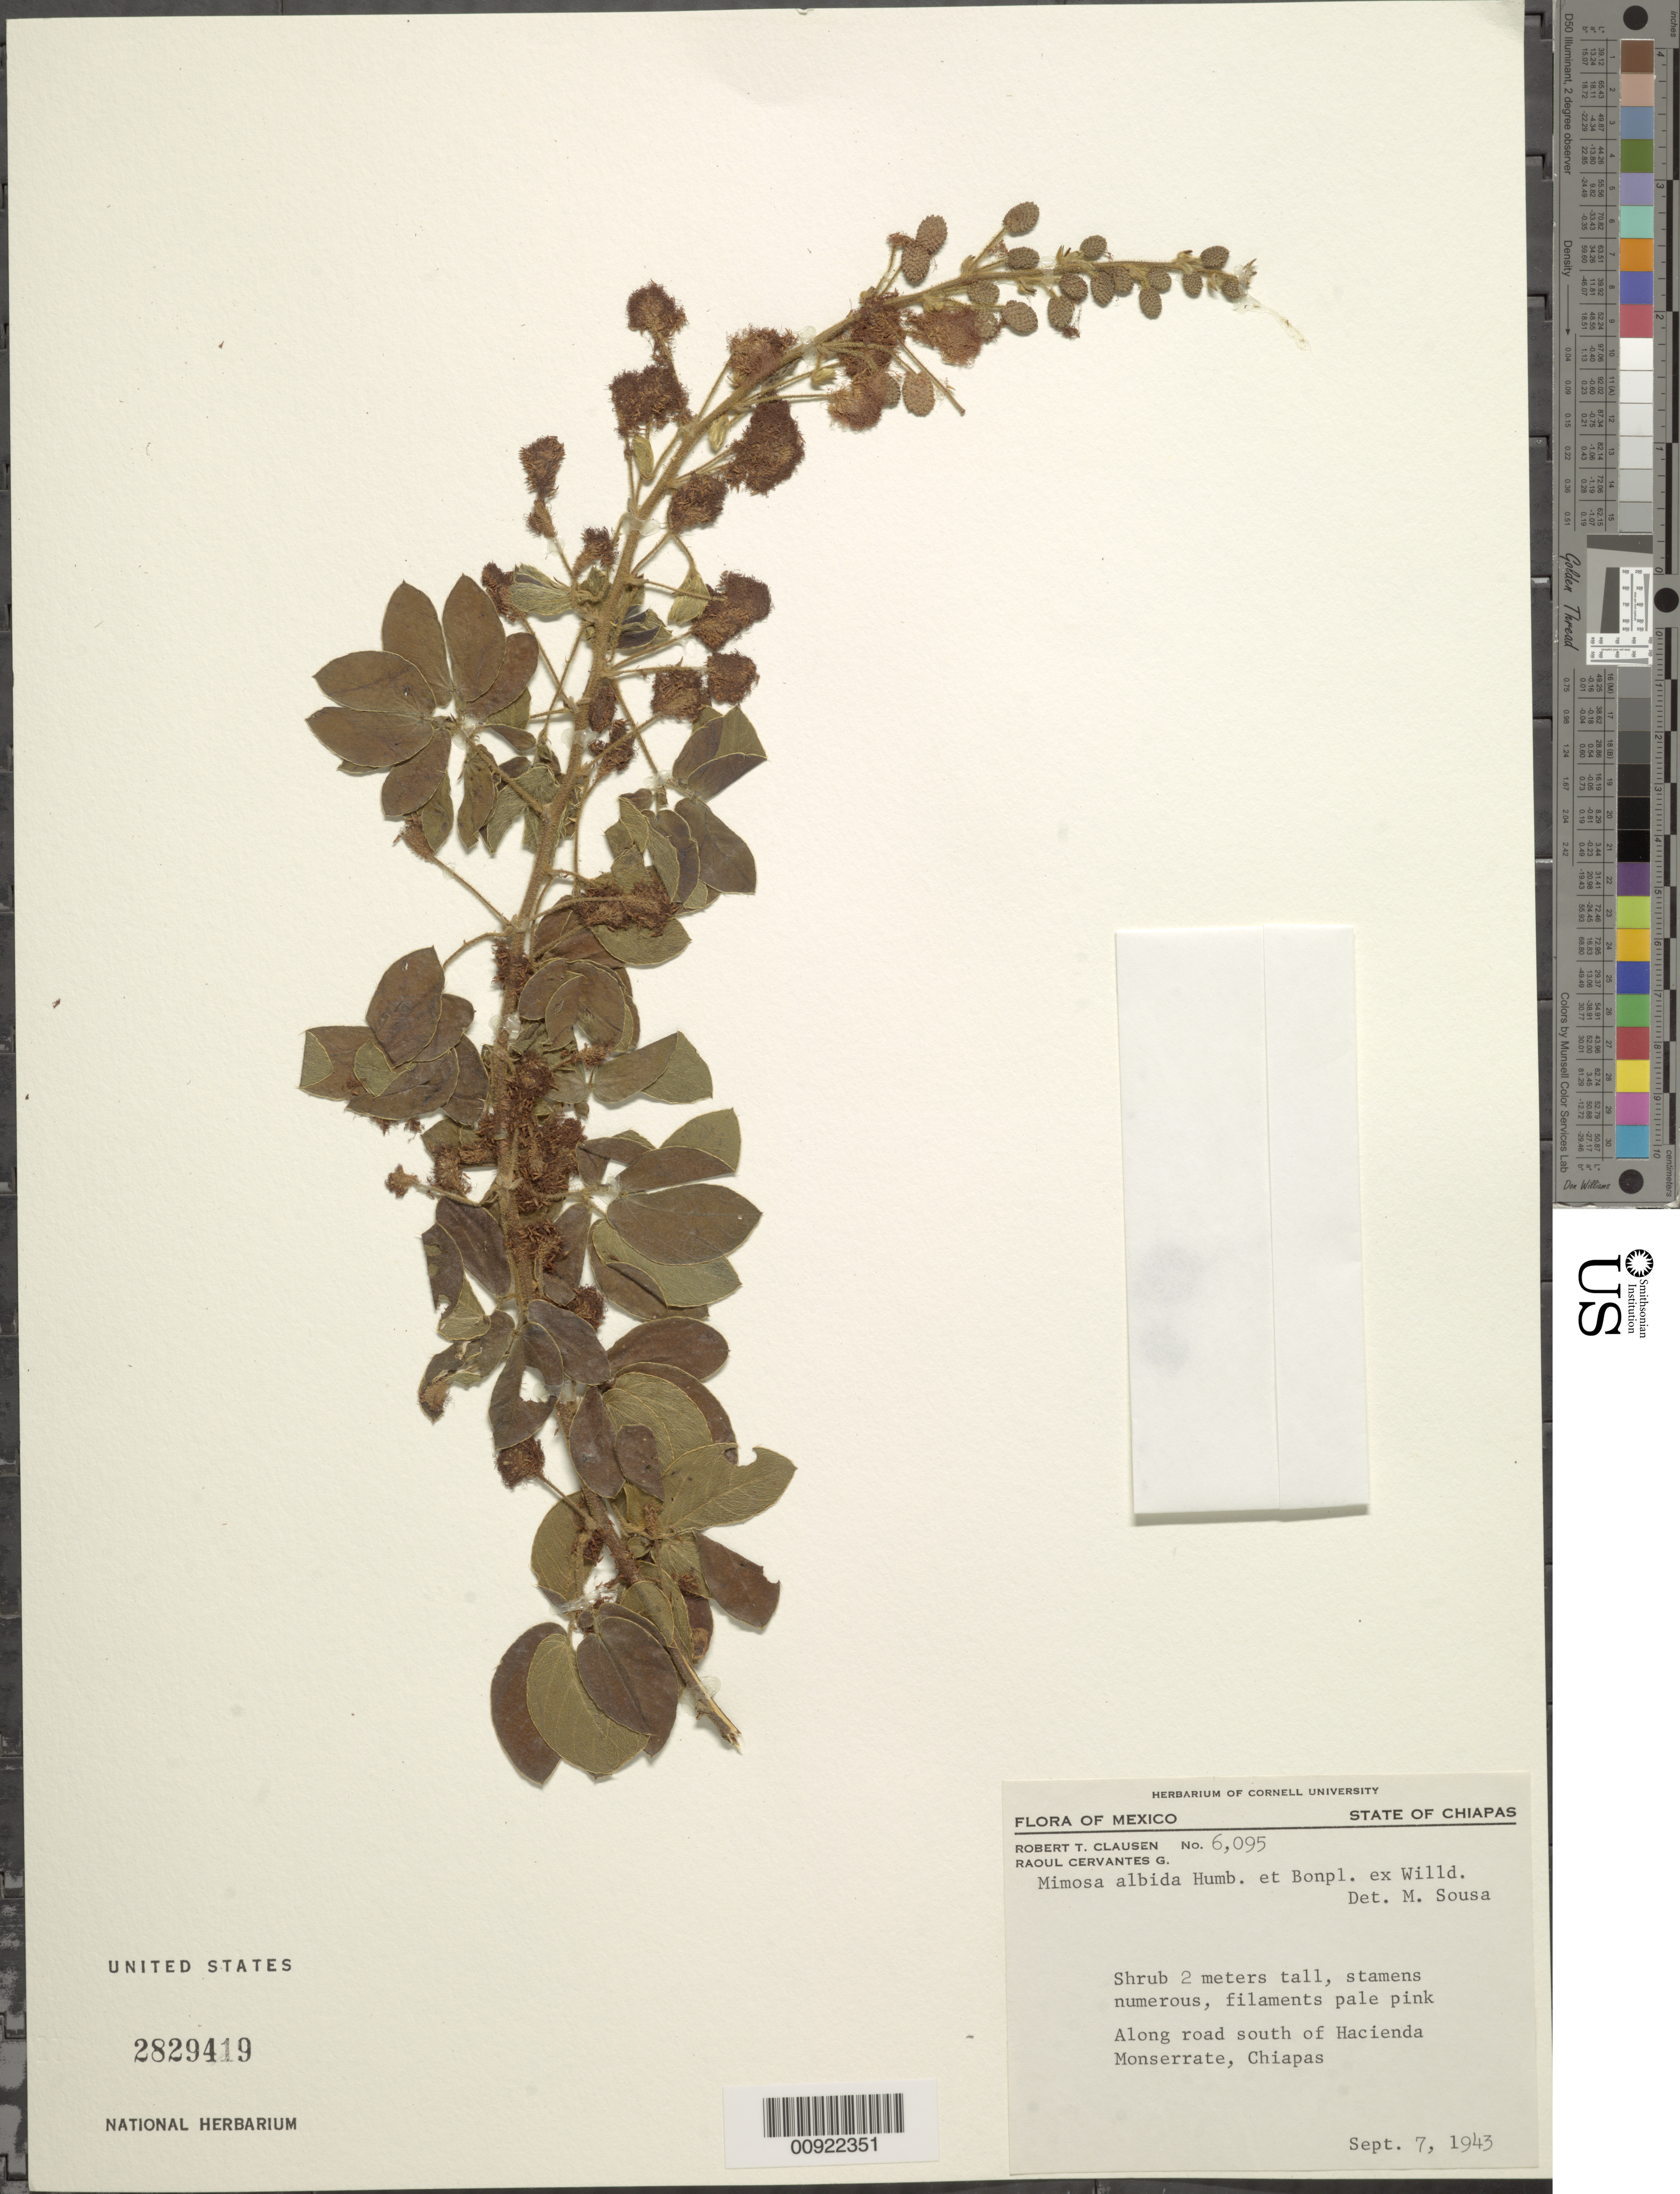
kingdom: Plantae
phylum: Tracheophyta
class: Magnoliopsida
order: Fabales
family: Fabaceae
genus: Mimosa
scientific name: Mimosa albida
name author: Humb. & Bonpl. ex Willd.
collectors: R. T. Clausen & R. Cervantes G.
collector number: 6,095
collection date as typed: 07 Sep 1943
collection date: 1943-09-07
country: Mexico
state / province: Chiapas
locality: Along road south of Hacienda Monserrate, Chiapas.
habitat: Along road.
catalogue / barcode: US 2829419